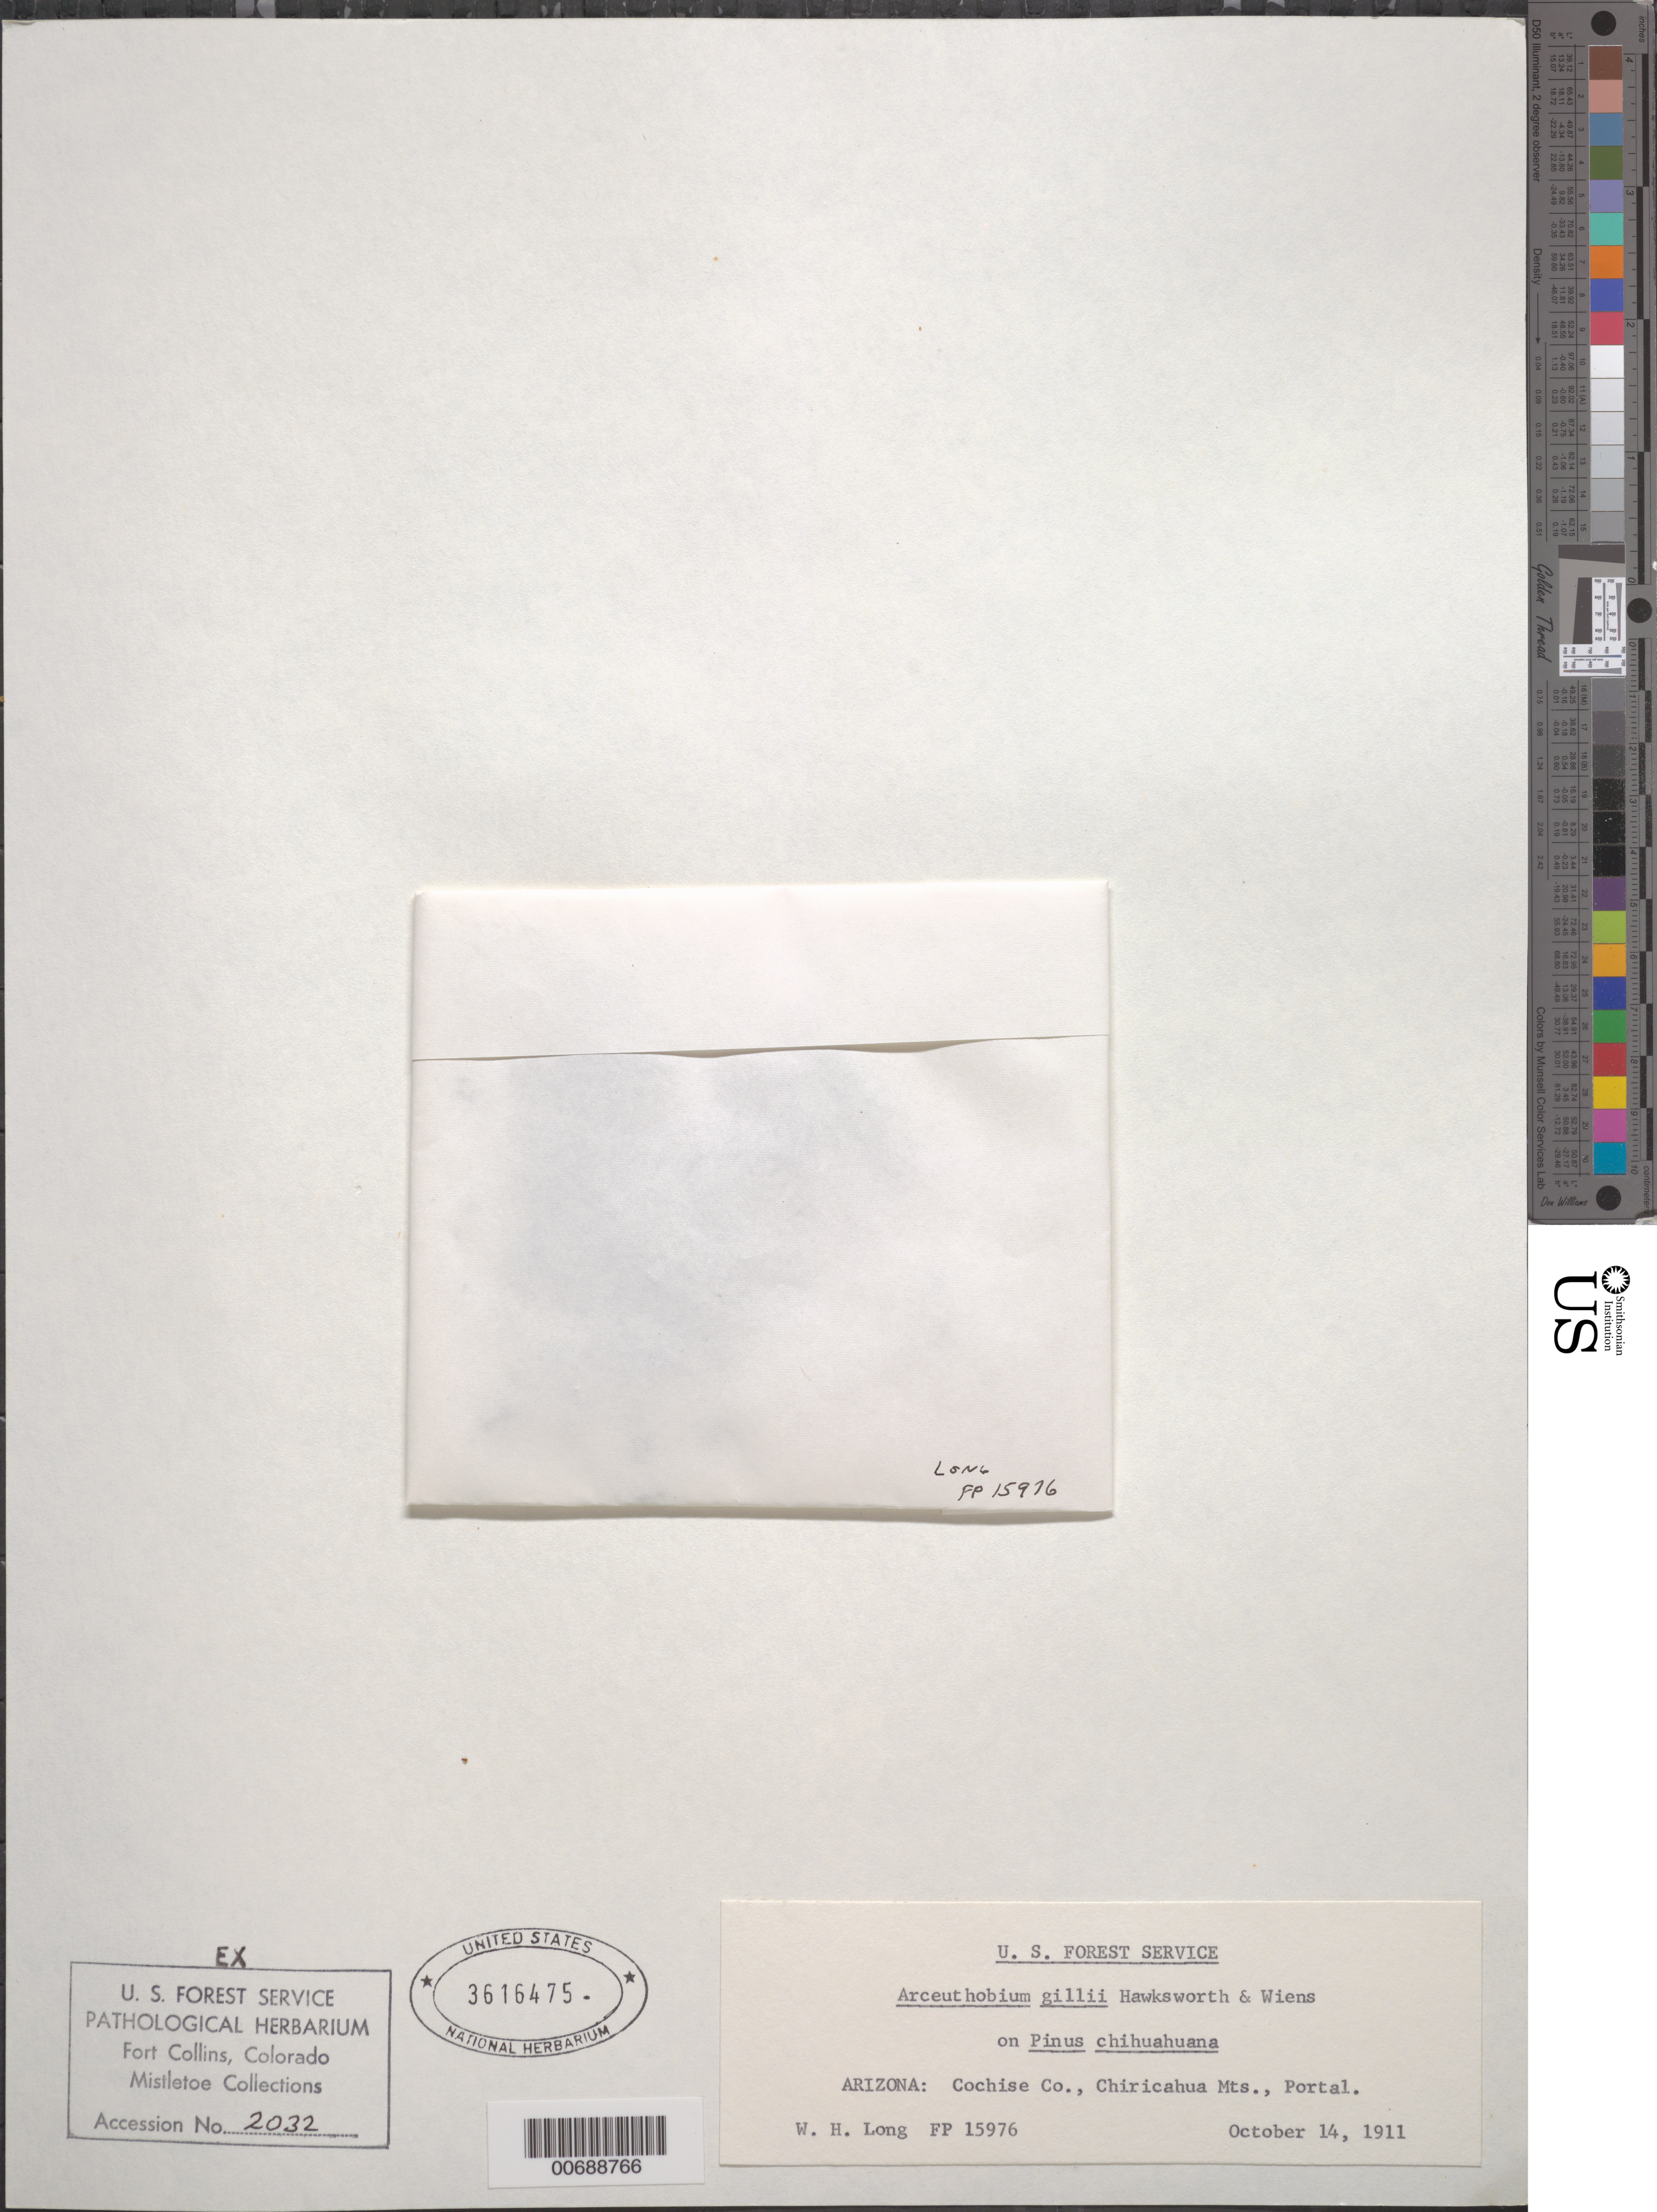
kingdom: Plantae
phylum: Tracheophyta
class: Pinopsida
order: Pinales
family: Pinaceae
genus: Pinus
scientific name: Pinus chihuahuana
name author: Engelm.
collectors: W. Long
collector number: FP 15976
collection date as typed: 14 Oct 1911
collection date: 1911-10-14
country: United States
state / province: Arizona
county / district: Cochise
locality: Chiricahua Mts. Portal.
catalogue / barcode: US 3616475